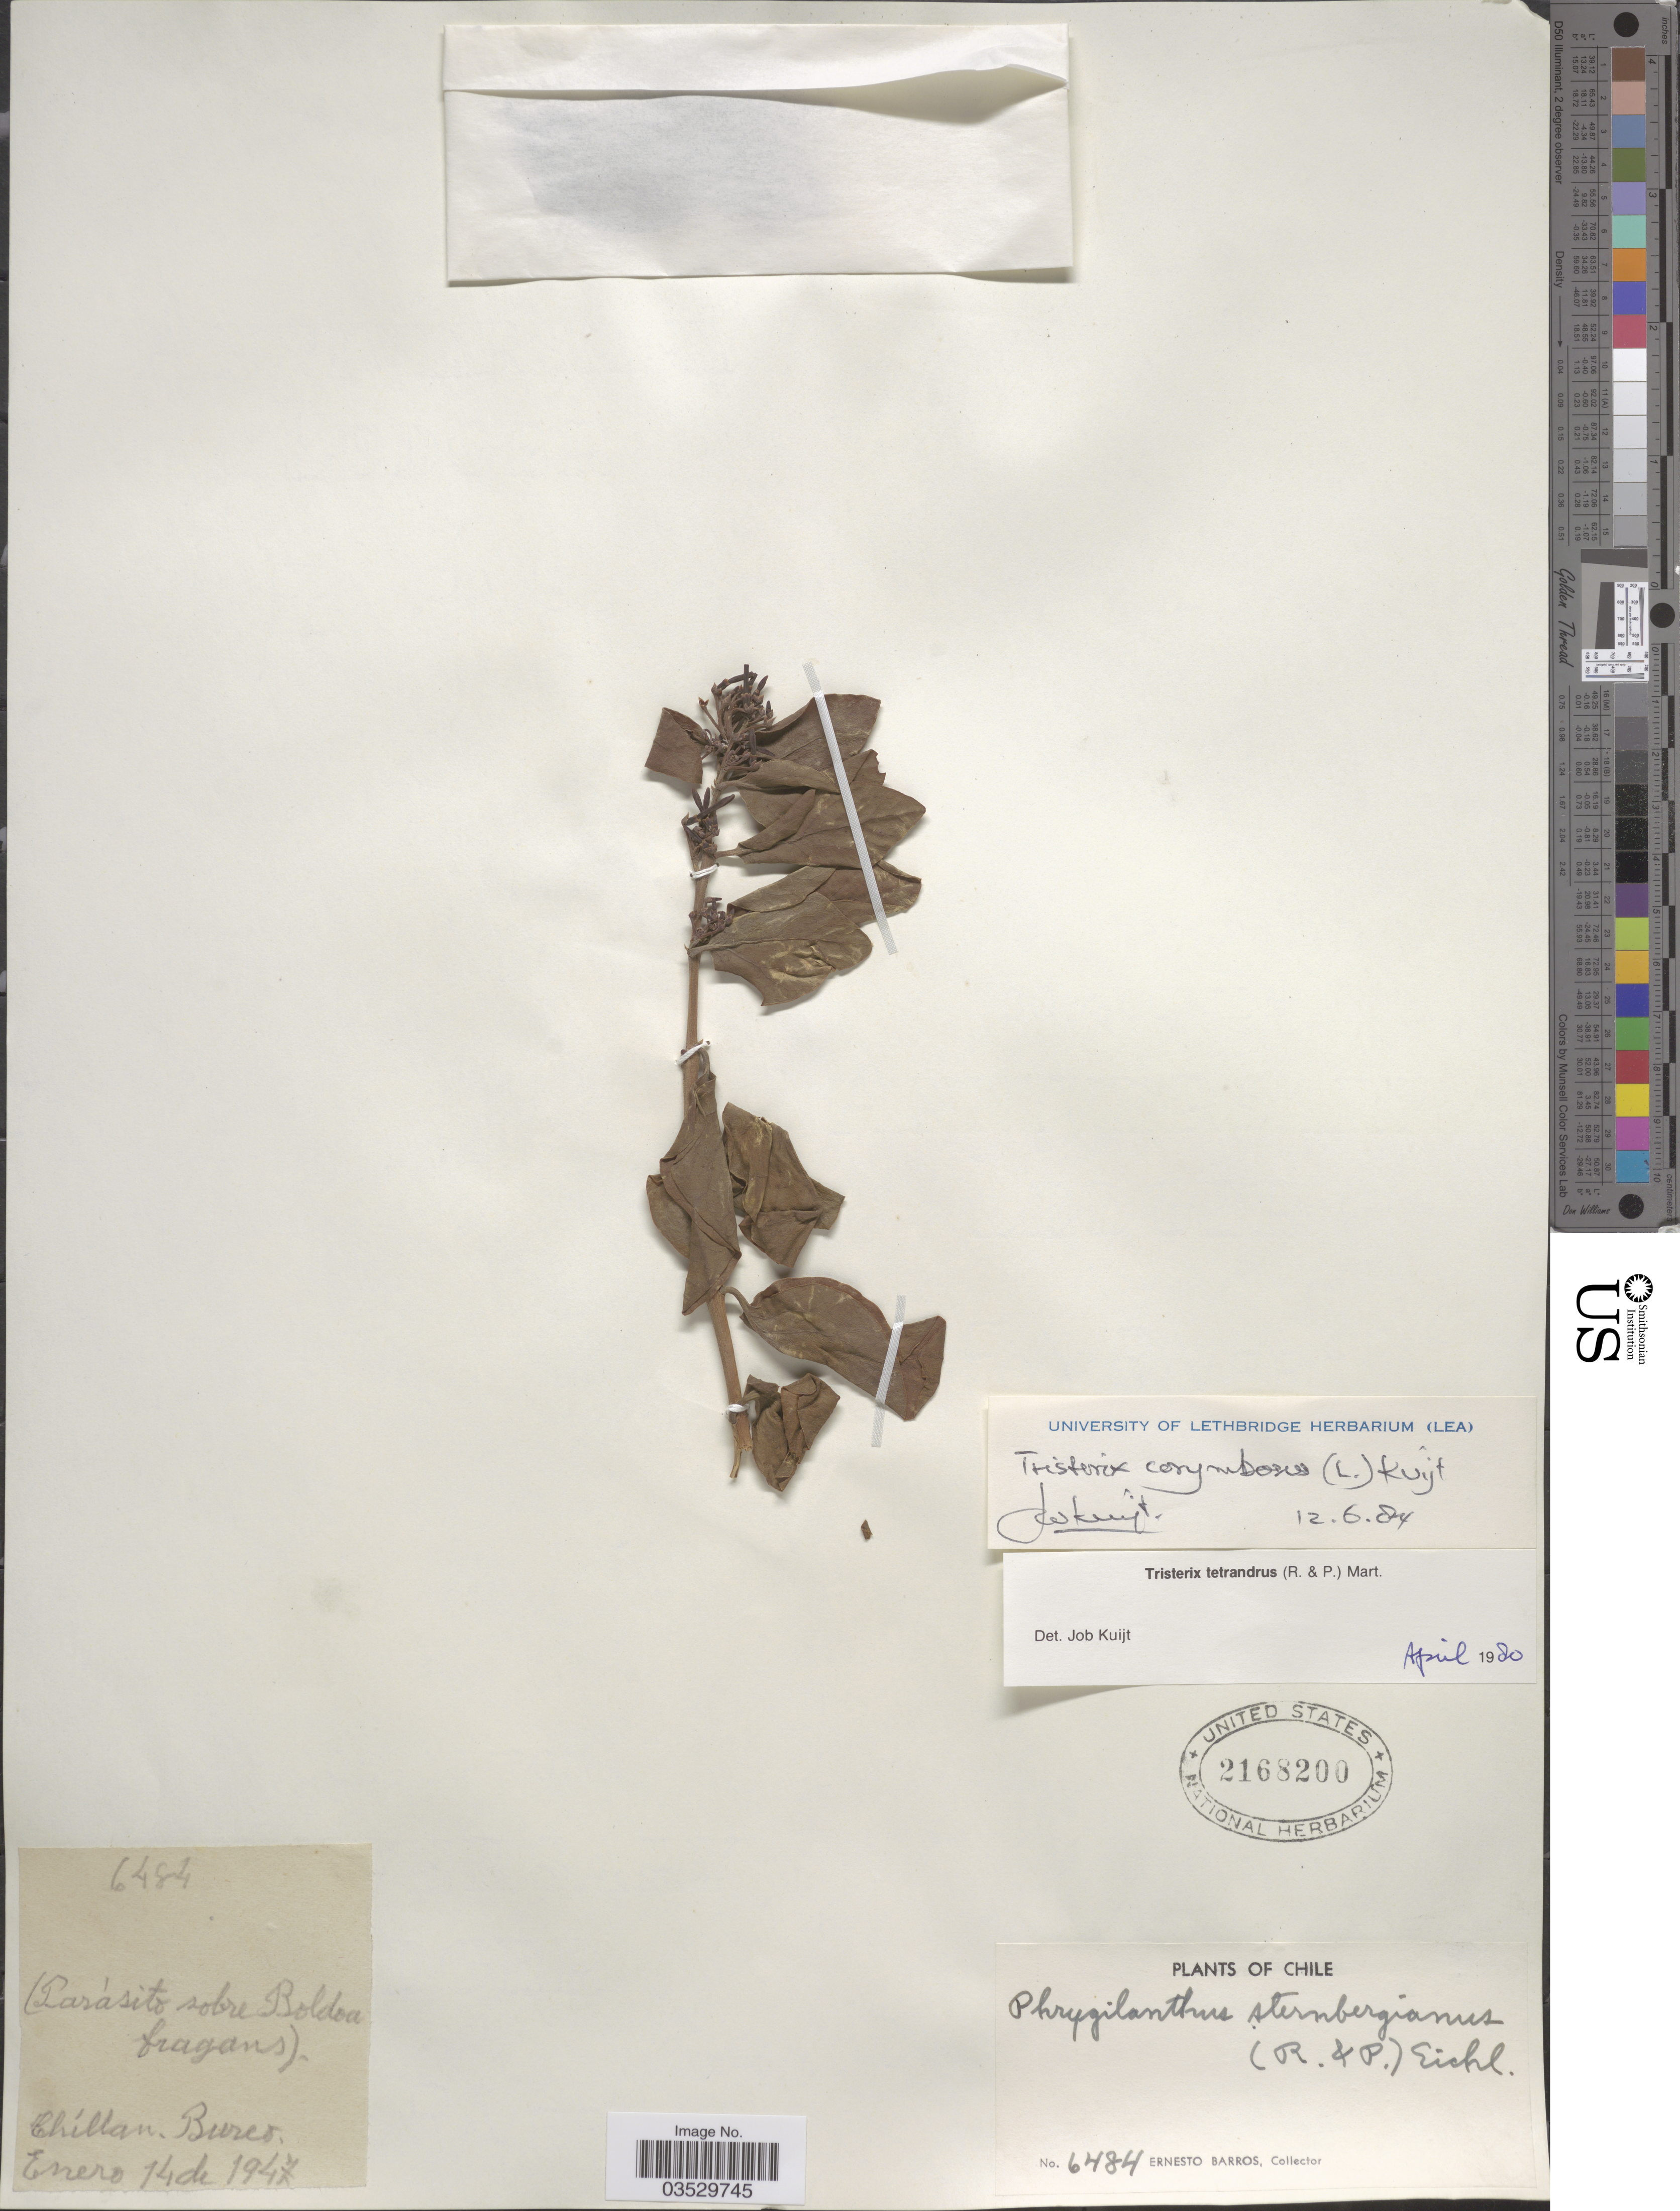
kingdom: Plantae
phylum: Tracheophyta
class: Magnoliopsida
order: Santalales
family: Loranthaceae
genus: Tristerix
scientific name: Tristerix corymbosus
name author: (L.) Kuijt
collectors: E. Barros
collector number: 6484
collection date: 1947-01-14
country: Chile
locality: Burco.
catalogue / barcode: US 2168200